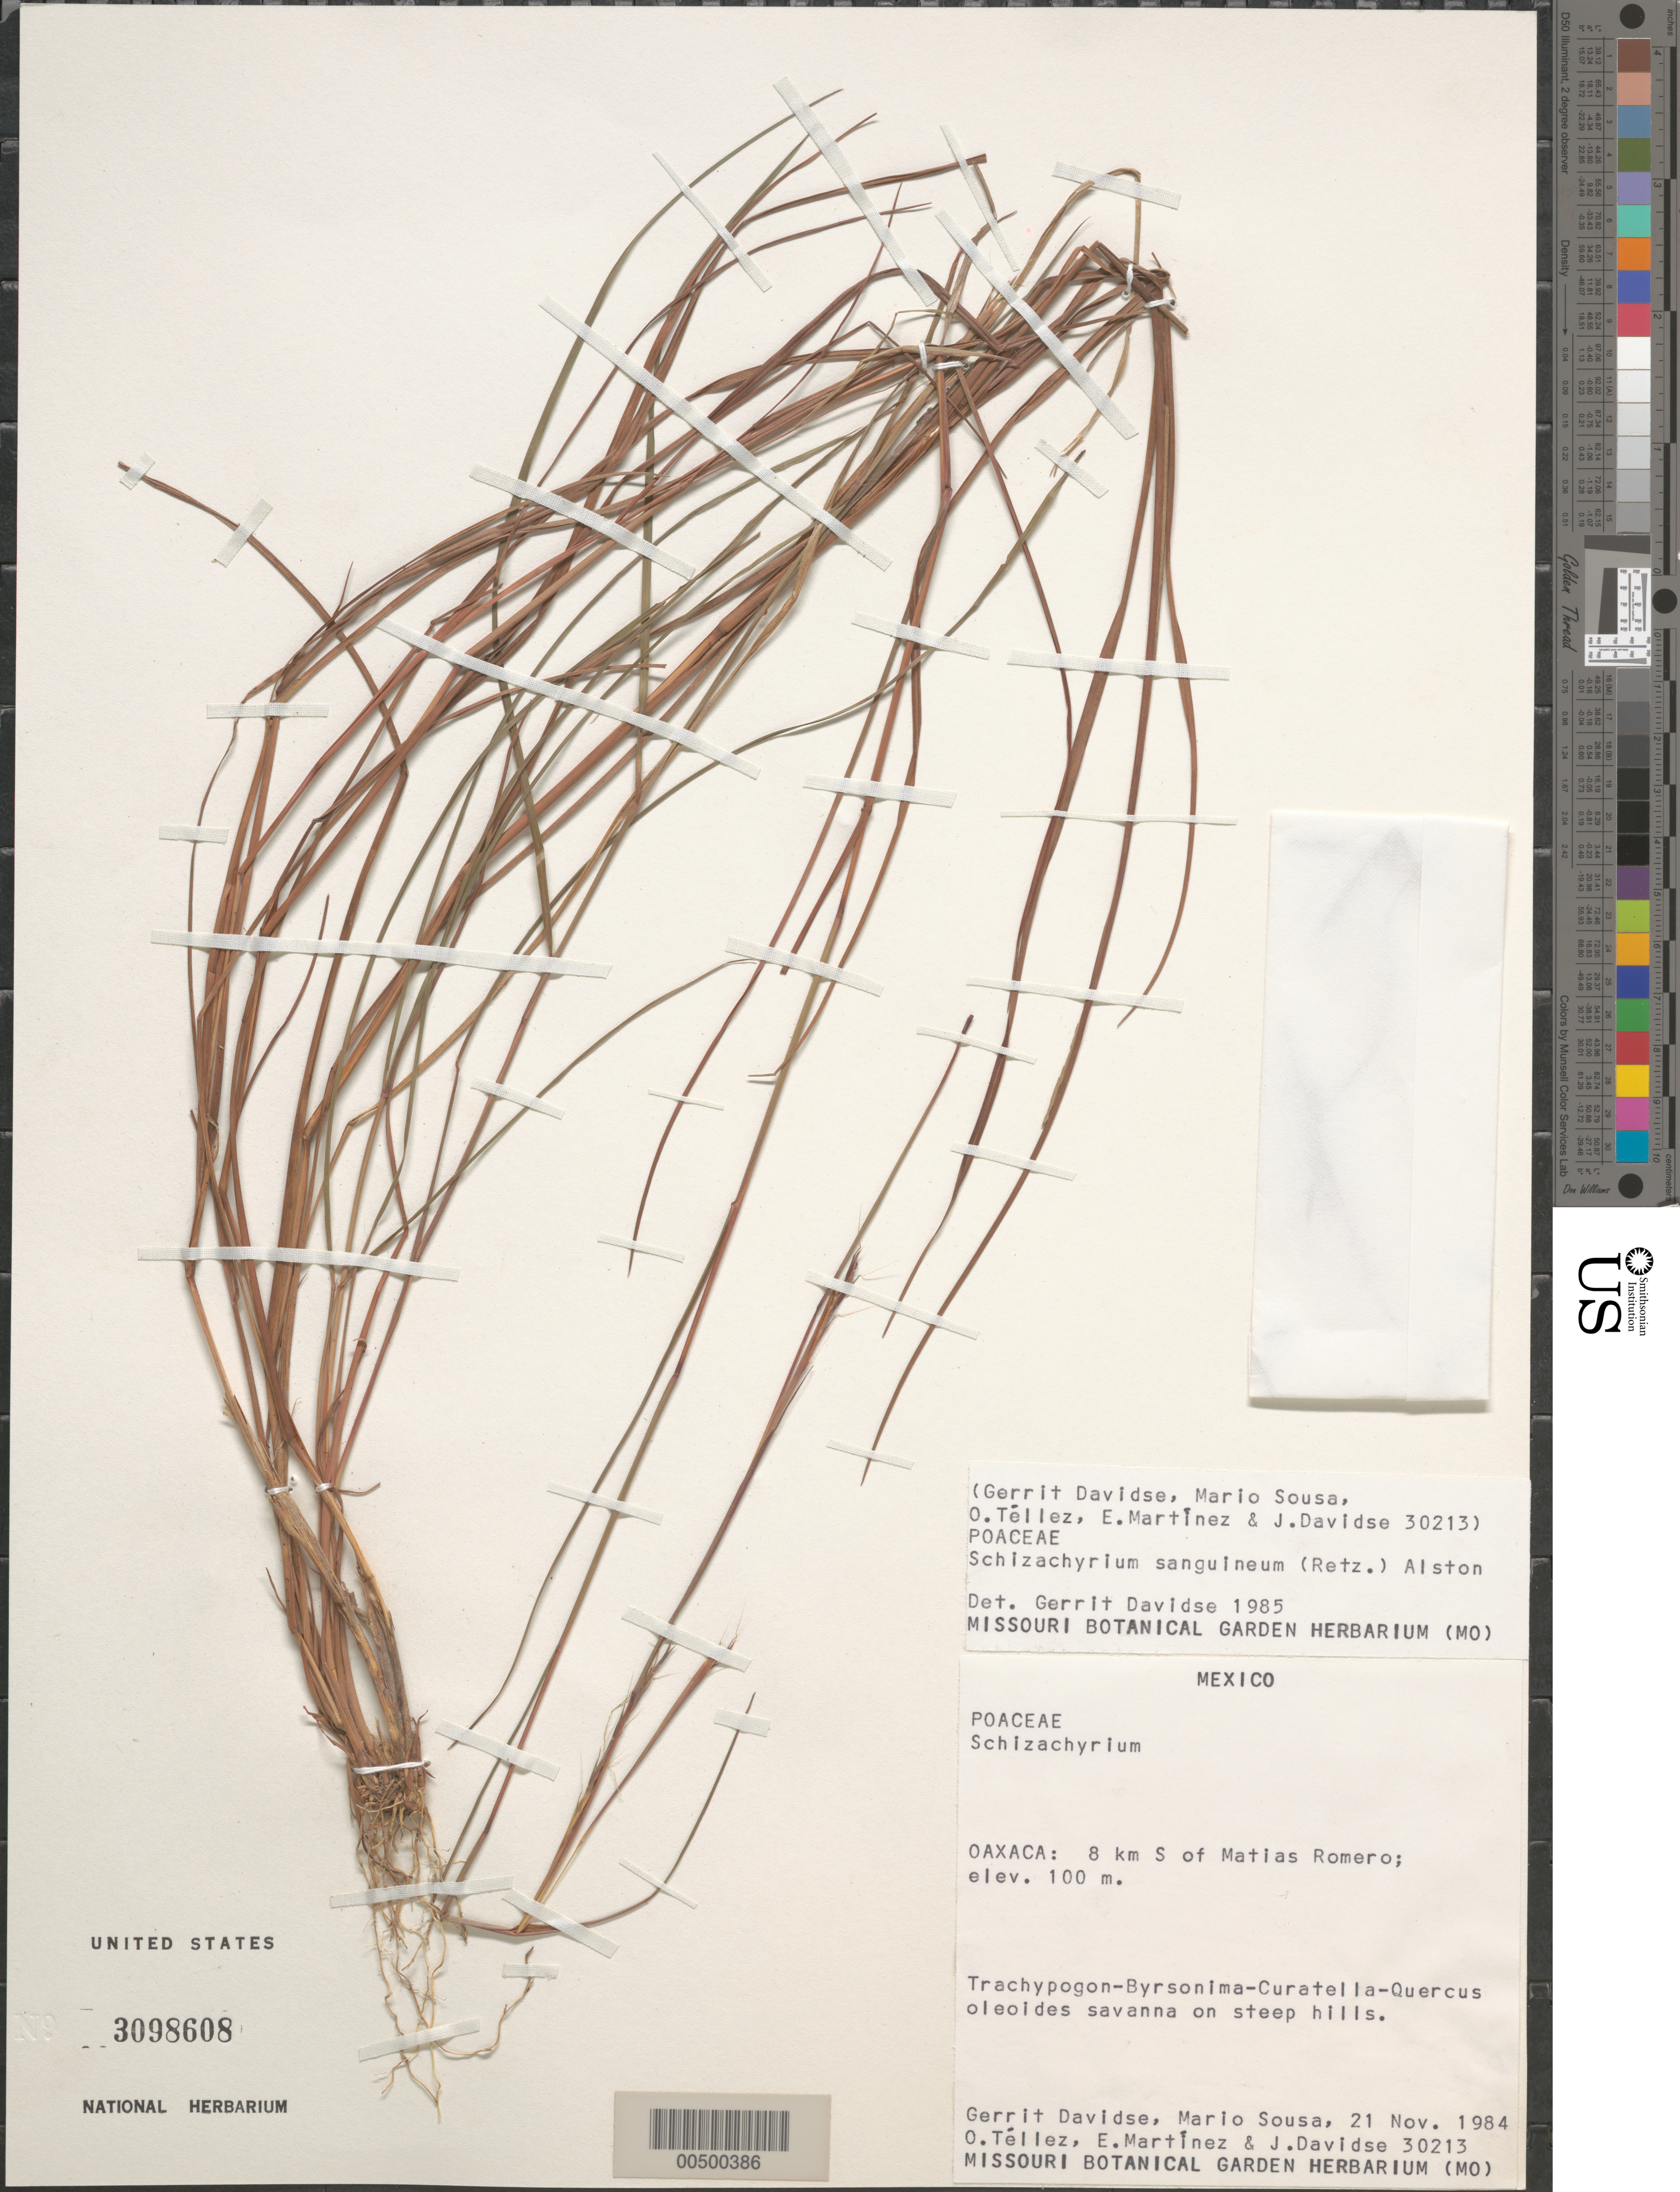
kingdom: Plantae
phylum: Tracheophyta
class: Liliopsida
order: Poales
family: Poaceae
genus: Schizachyrium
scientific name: Schizachyrium sanguineum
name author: (Retz.) Alston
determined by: Davidse, Gerrit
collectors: G. Davidse, M. Sousa S., O. Téllez V., E. Martínez & J. Davidse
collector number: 30213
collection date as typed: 21 Nov 1984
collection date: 1984-11-21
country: Mexico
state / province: Oaxaca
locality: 8 km S of Matias Romero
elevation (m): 100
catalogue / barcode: US 3098608